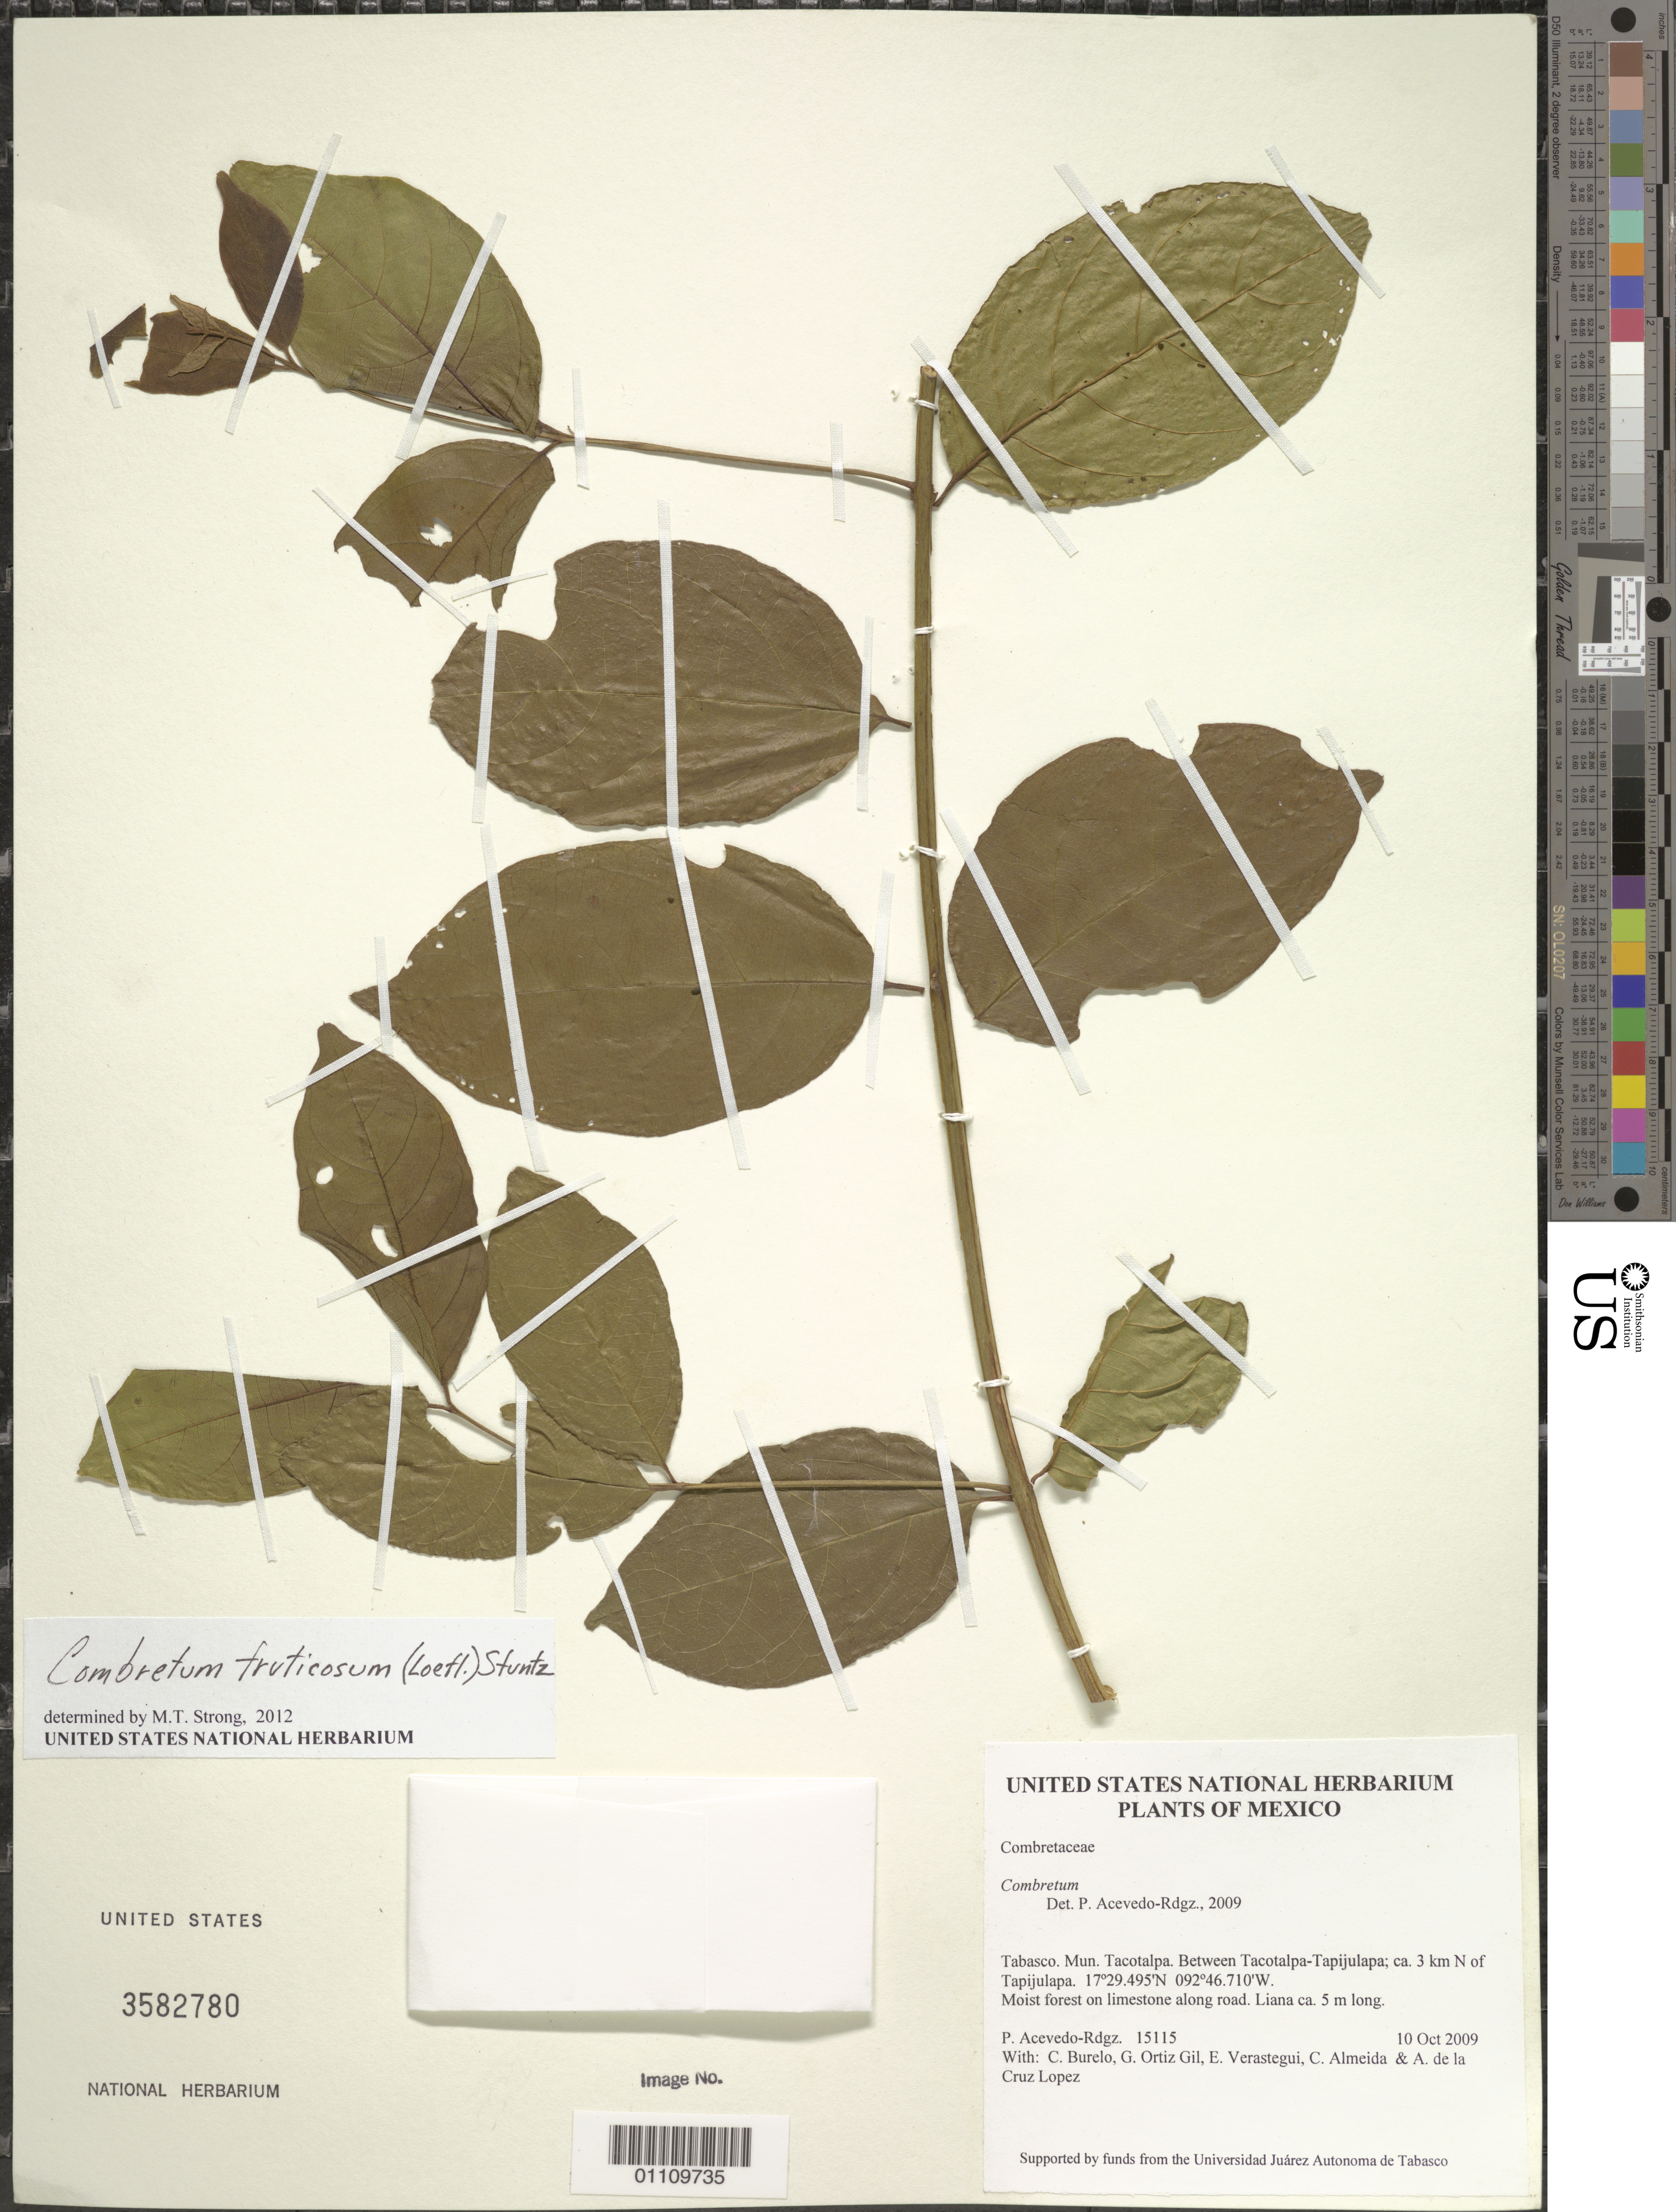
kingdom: Plantae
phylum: Tracheophyta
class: Magnoliopsida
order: Myrtales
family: Combretaceae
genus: Combretum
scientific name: Combretum fruticosum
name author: (Loefl.) Stuntz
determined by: Strong, M. T., (US), Smithsonian Institution - National Museum of Natural History (UNITED STATES)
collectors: P. Acevedo-Rodr., C. Burelo, G. Ortiz, E. Verastegui, C. Almeida & A. de la Cruz Lopez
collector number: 15115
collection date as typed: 10 Oct 2009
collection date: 2009-10-10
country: Mexico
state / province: Tabasco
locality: Mun. Tacotalpa. Between Tacotalpa-Tapijulapa; ca. 3 km N of Tapijulapa.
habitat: Moist forest on limestone along road.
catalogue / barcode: US 3582780